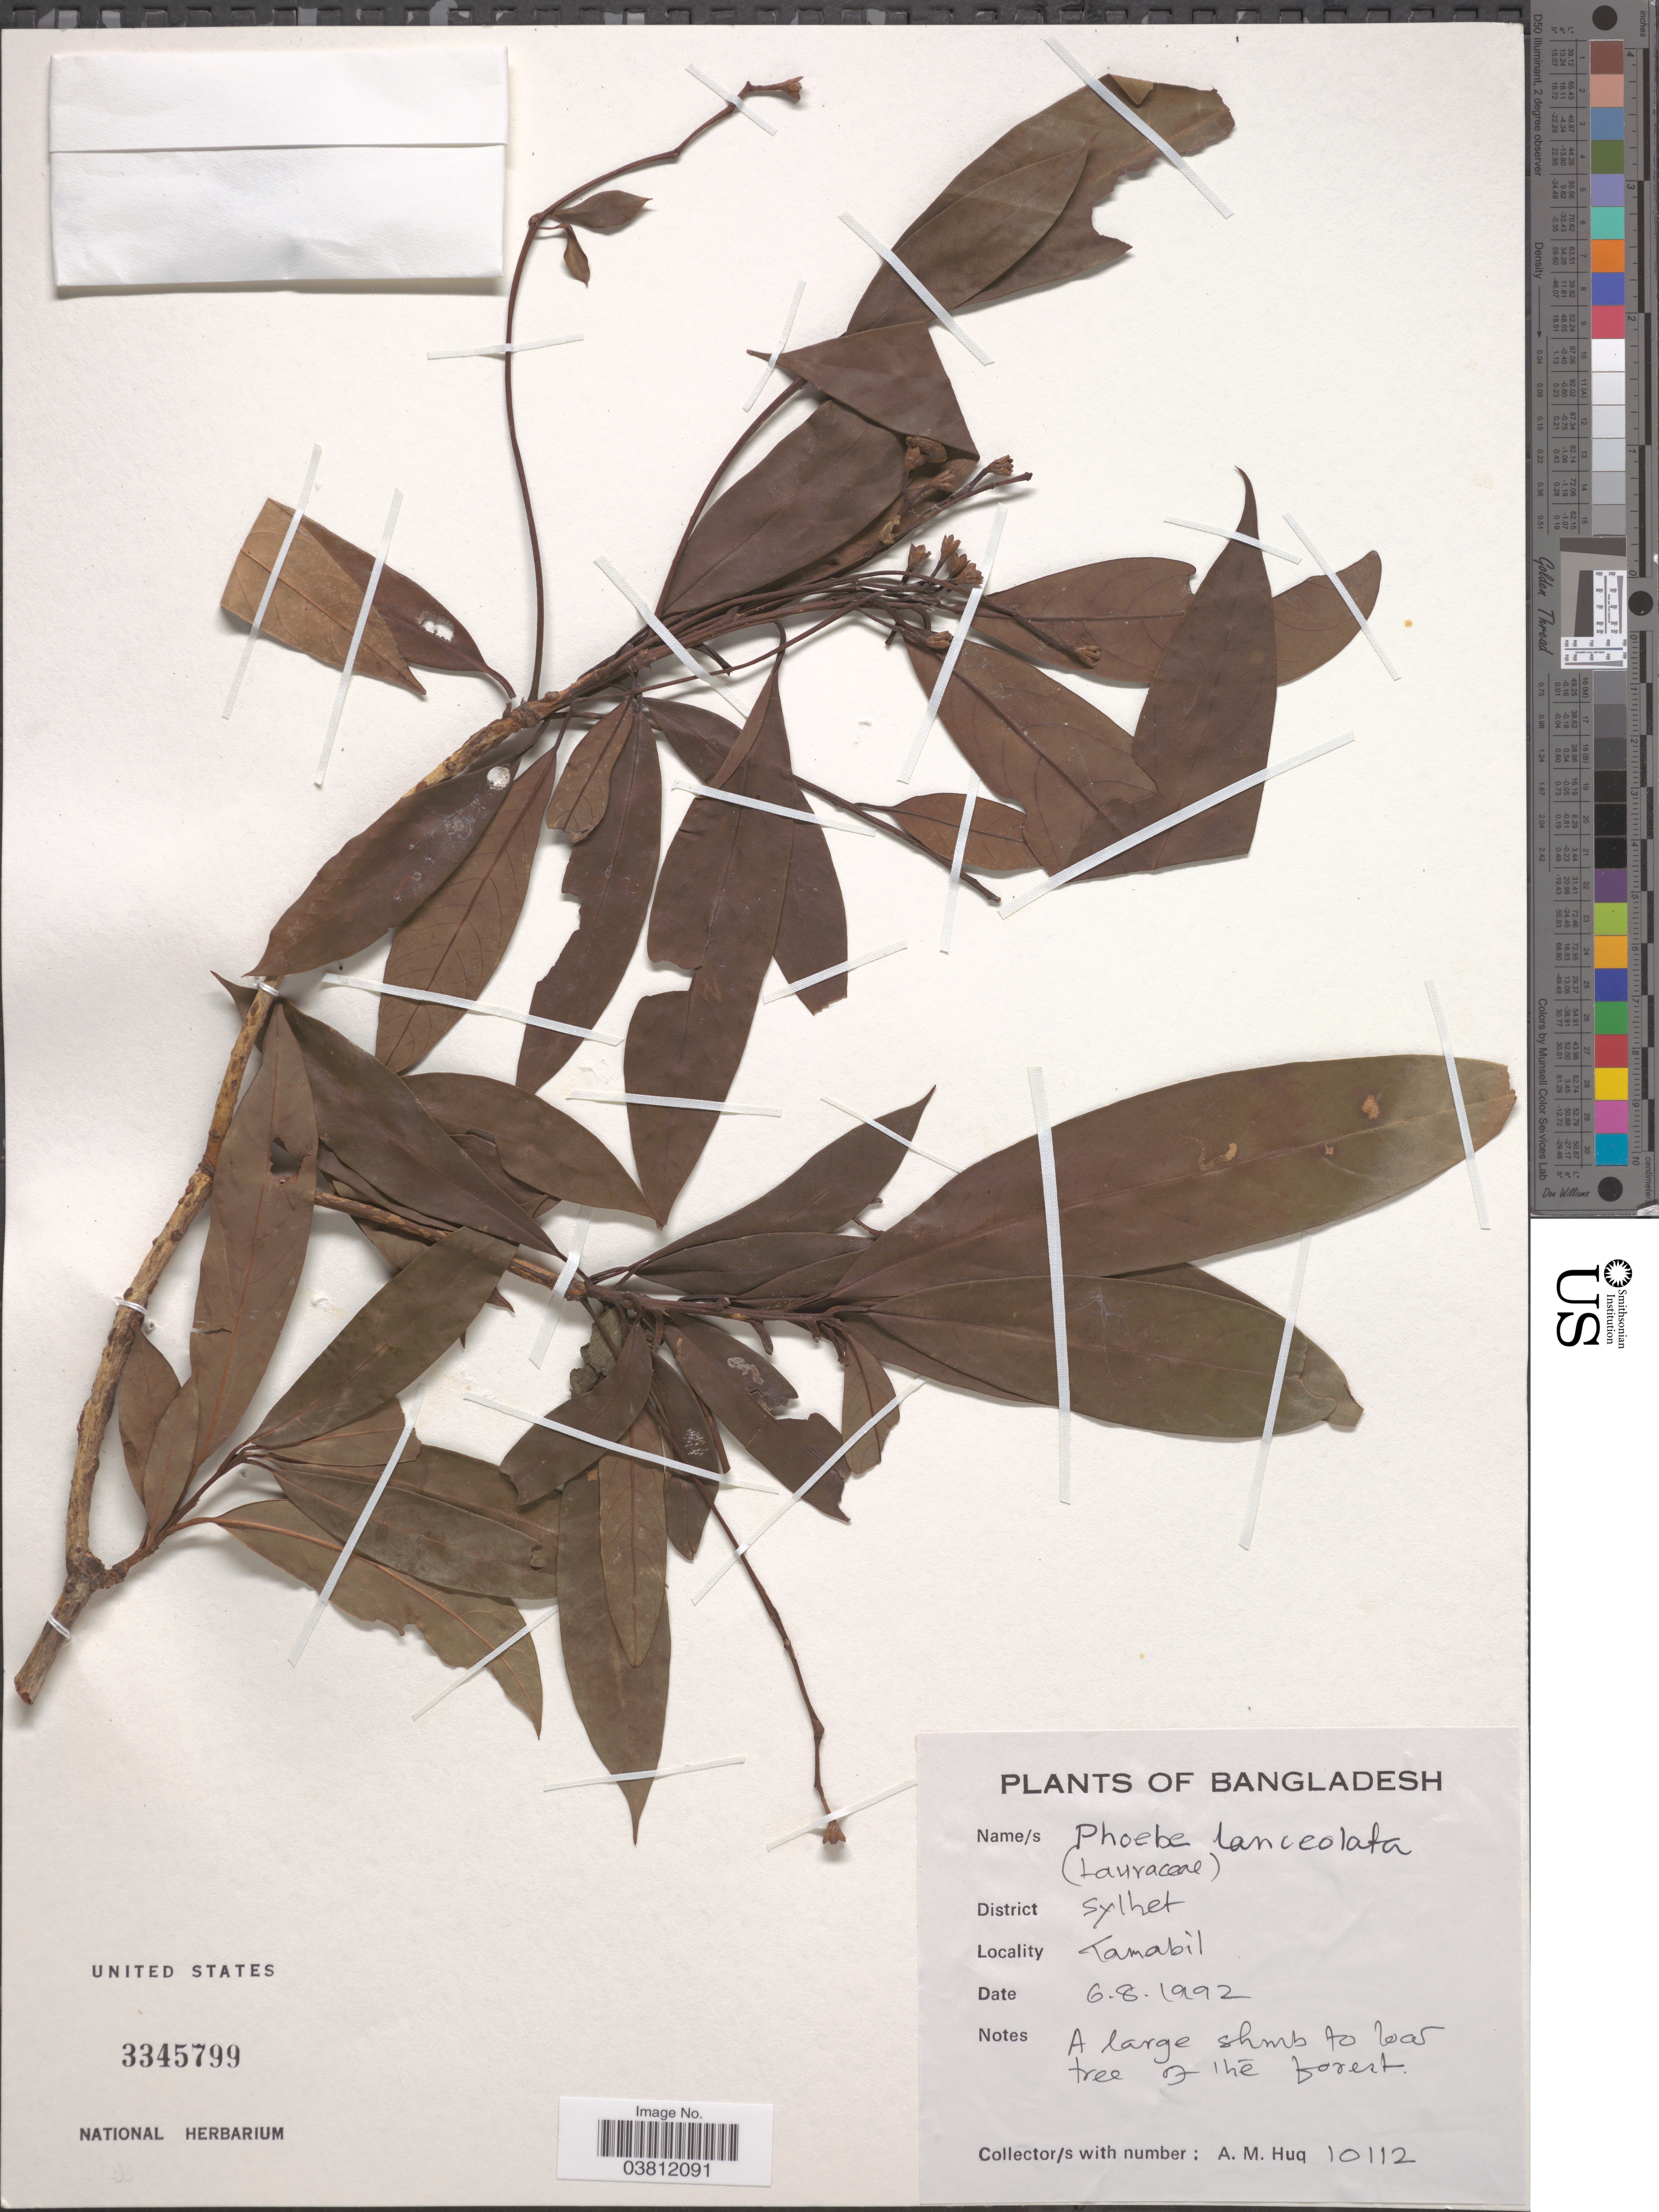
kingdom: Plantae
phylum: Tracheophyta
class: Magnoliopsida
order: Laurales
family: Lauraceae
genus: Phoebe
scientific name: Phoebe lanceolata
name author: Nees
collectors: A. M. Huq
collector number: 10112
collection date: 1992-08-06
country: Bangladesh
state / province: Sylhet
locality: District Sylhet. Tamabil.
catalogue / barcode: US 3345799